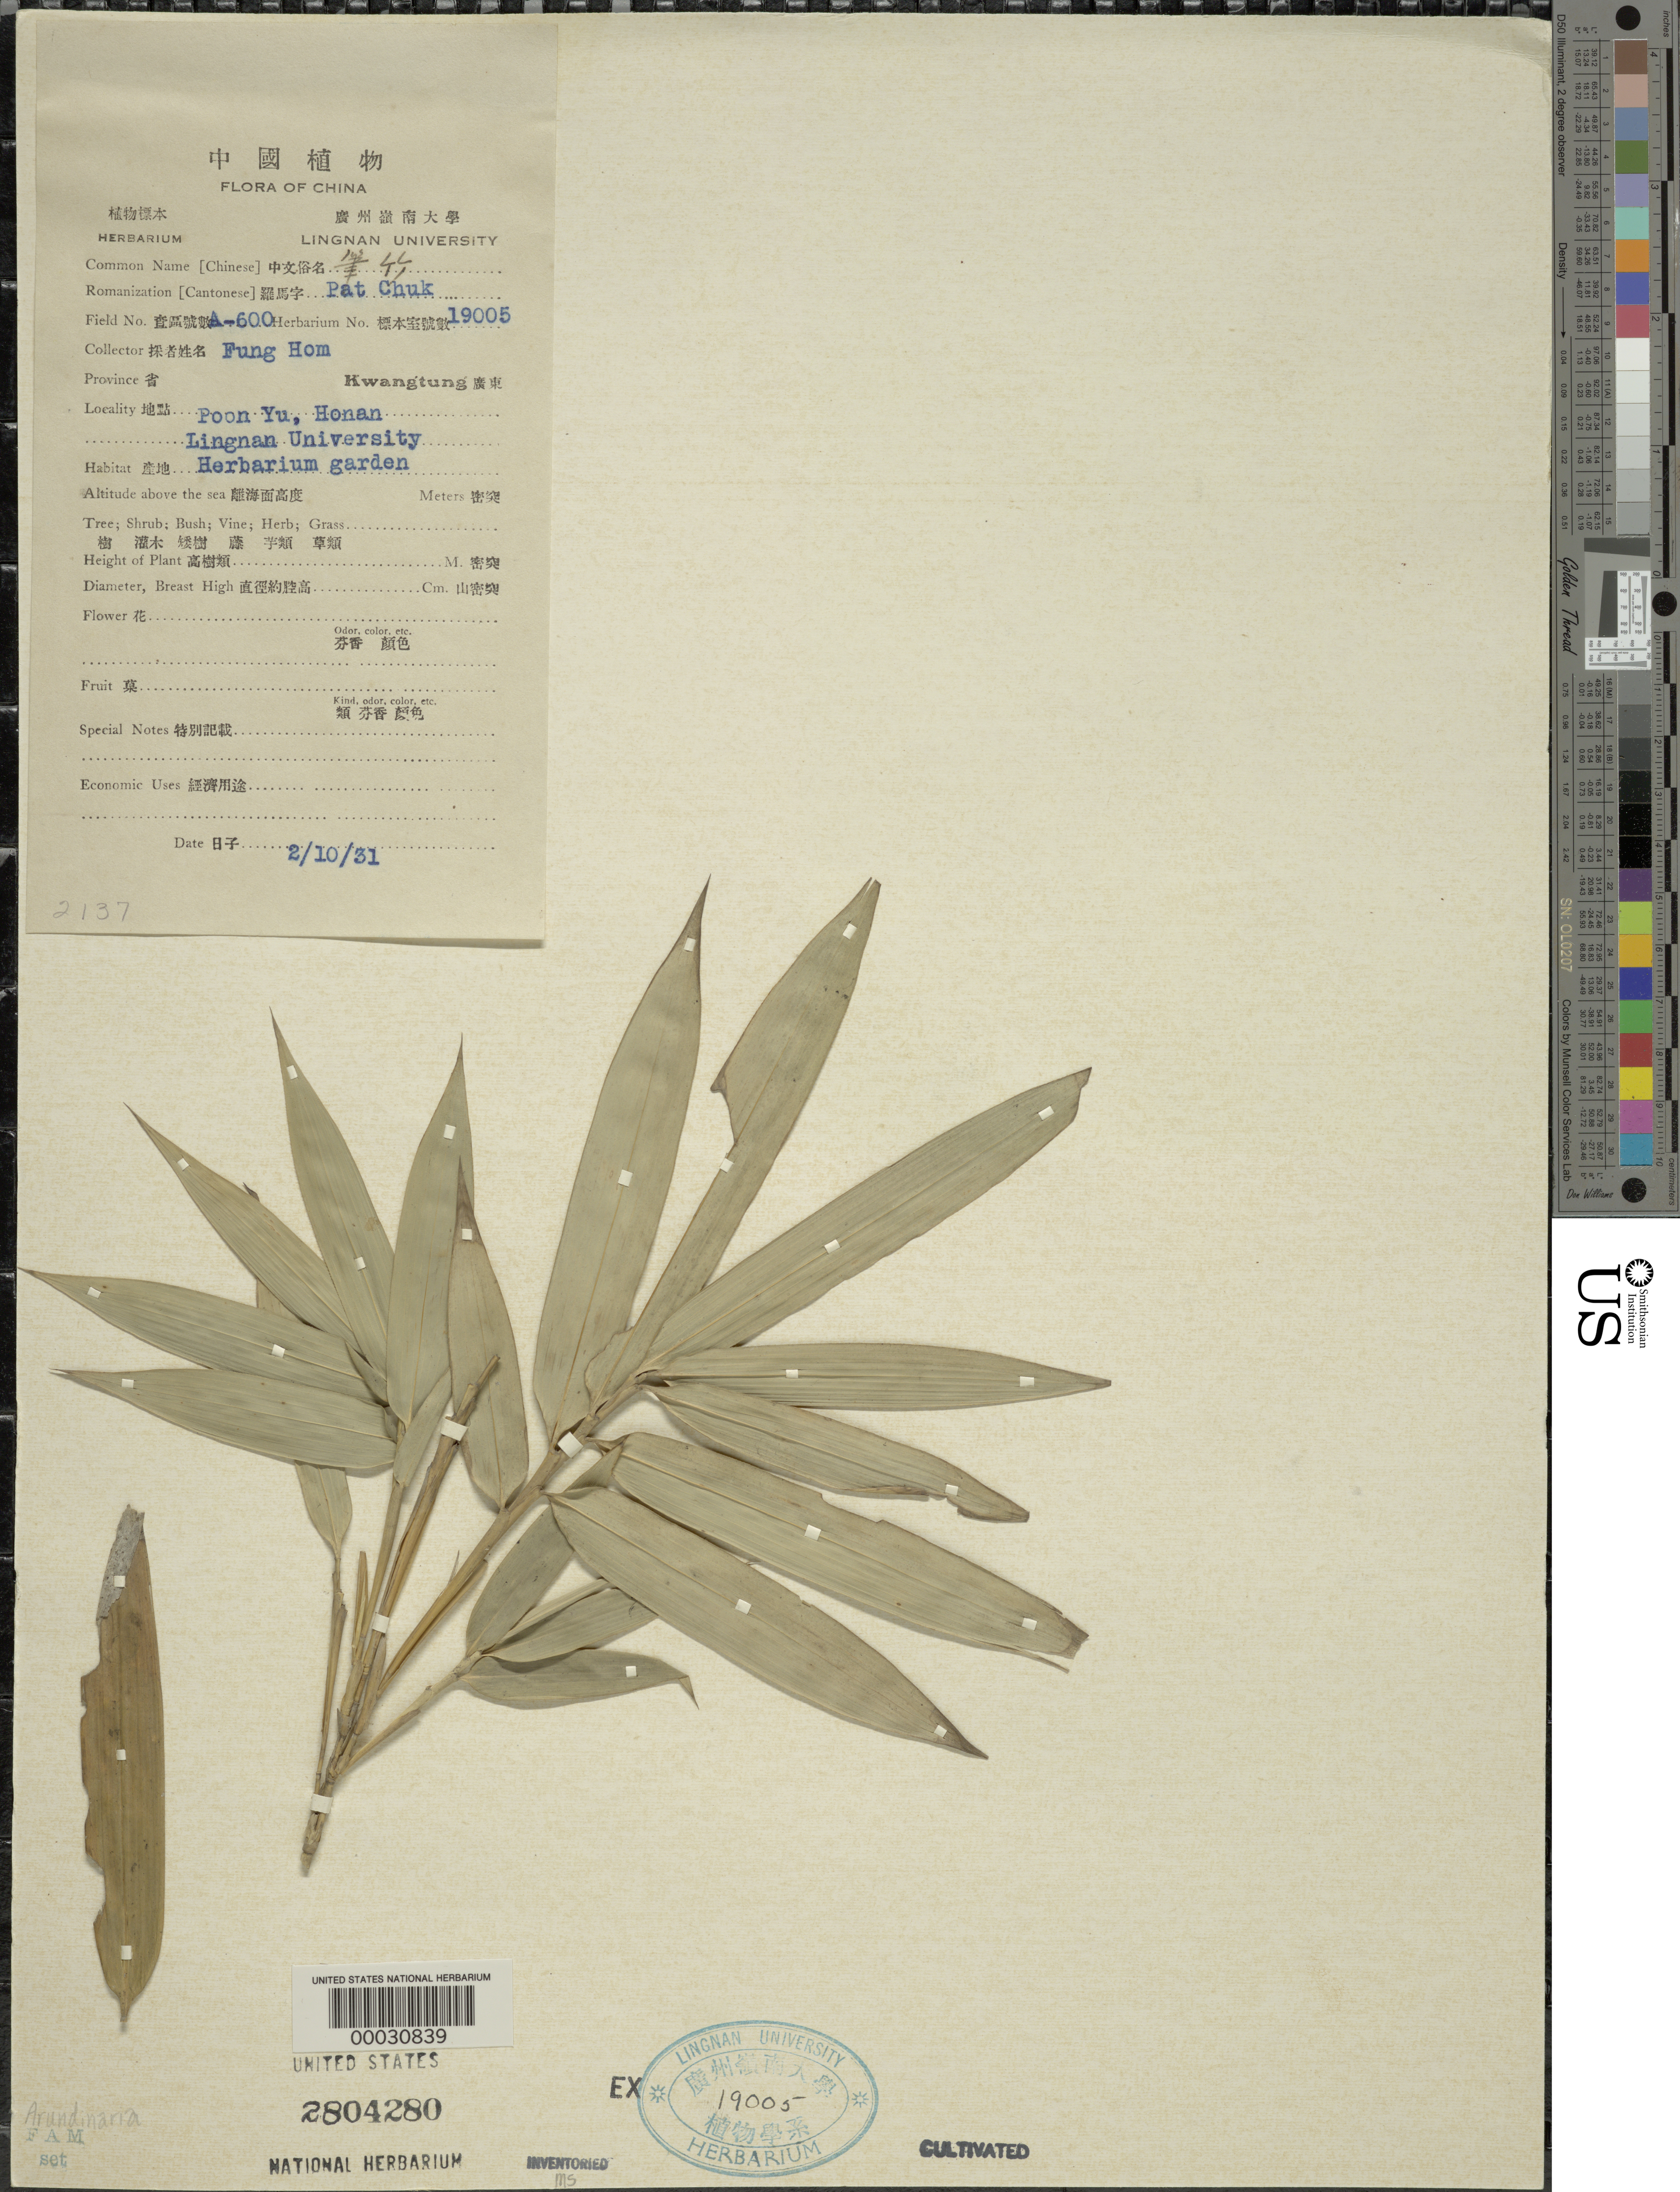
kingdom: Plantae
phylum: Tracheophyta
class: Liliopsida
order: Poales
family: Poaceae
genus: Arundinaria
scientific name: Arundinaria sp.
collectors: H. L. Fung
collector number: A-600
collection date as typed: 10 Feb 1931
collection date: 1931-02-10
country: China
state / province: Guangdong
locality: Lingnan university bamboo garden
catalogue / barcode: US 2804280